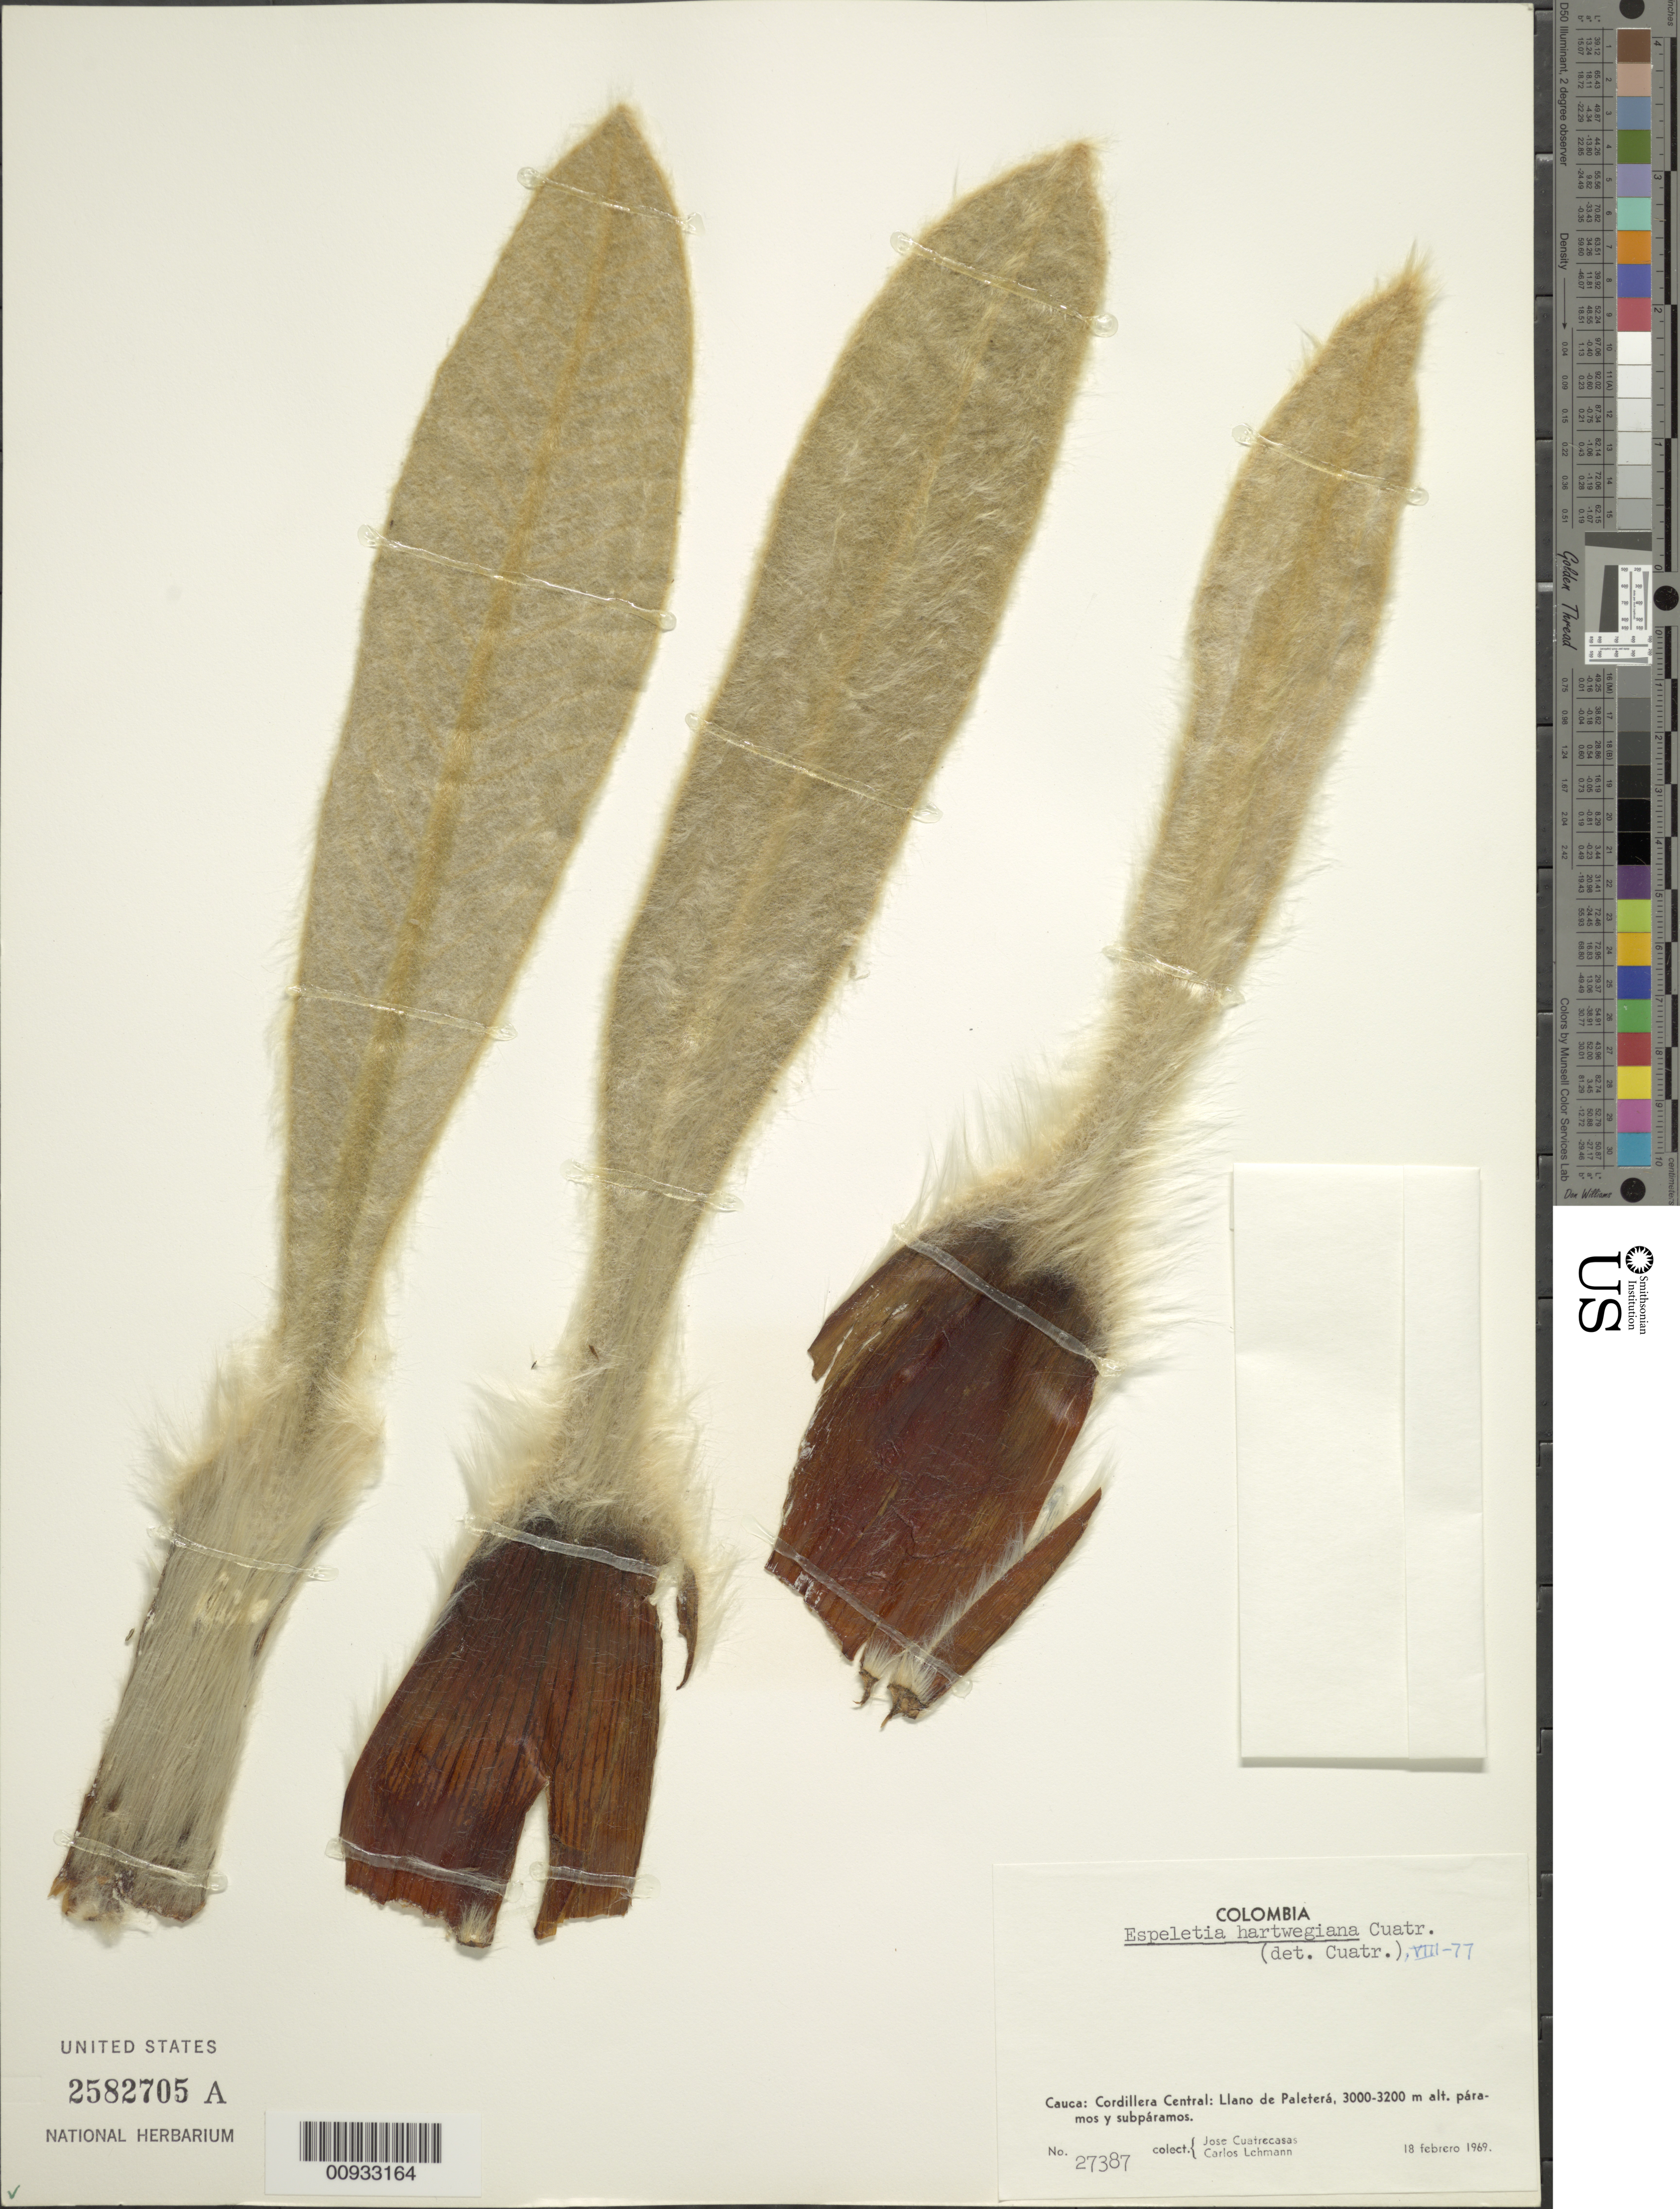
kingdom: Plantae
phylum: Tracheophyta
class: Magnoliopsida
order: Asterales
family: Asteraceae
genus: Espeletia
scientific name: Espeletia hartwegiana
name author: Sch. Bip. ex Cuatrec.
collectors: J. Cuatrecasas & F. C. Lehmann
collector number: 27387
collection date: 1969-02-18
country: Colombia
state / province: Cauca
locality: Llano de Paleterá.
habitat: Páramos y subpáramos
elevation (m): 3000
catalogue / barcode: US 2582705A